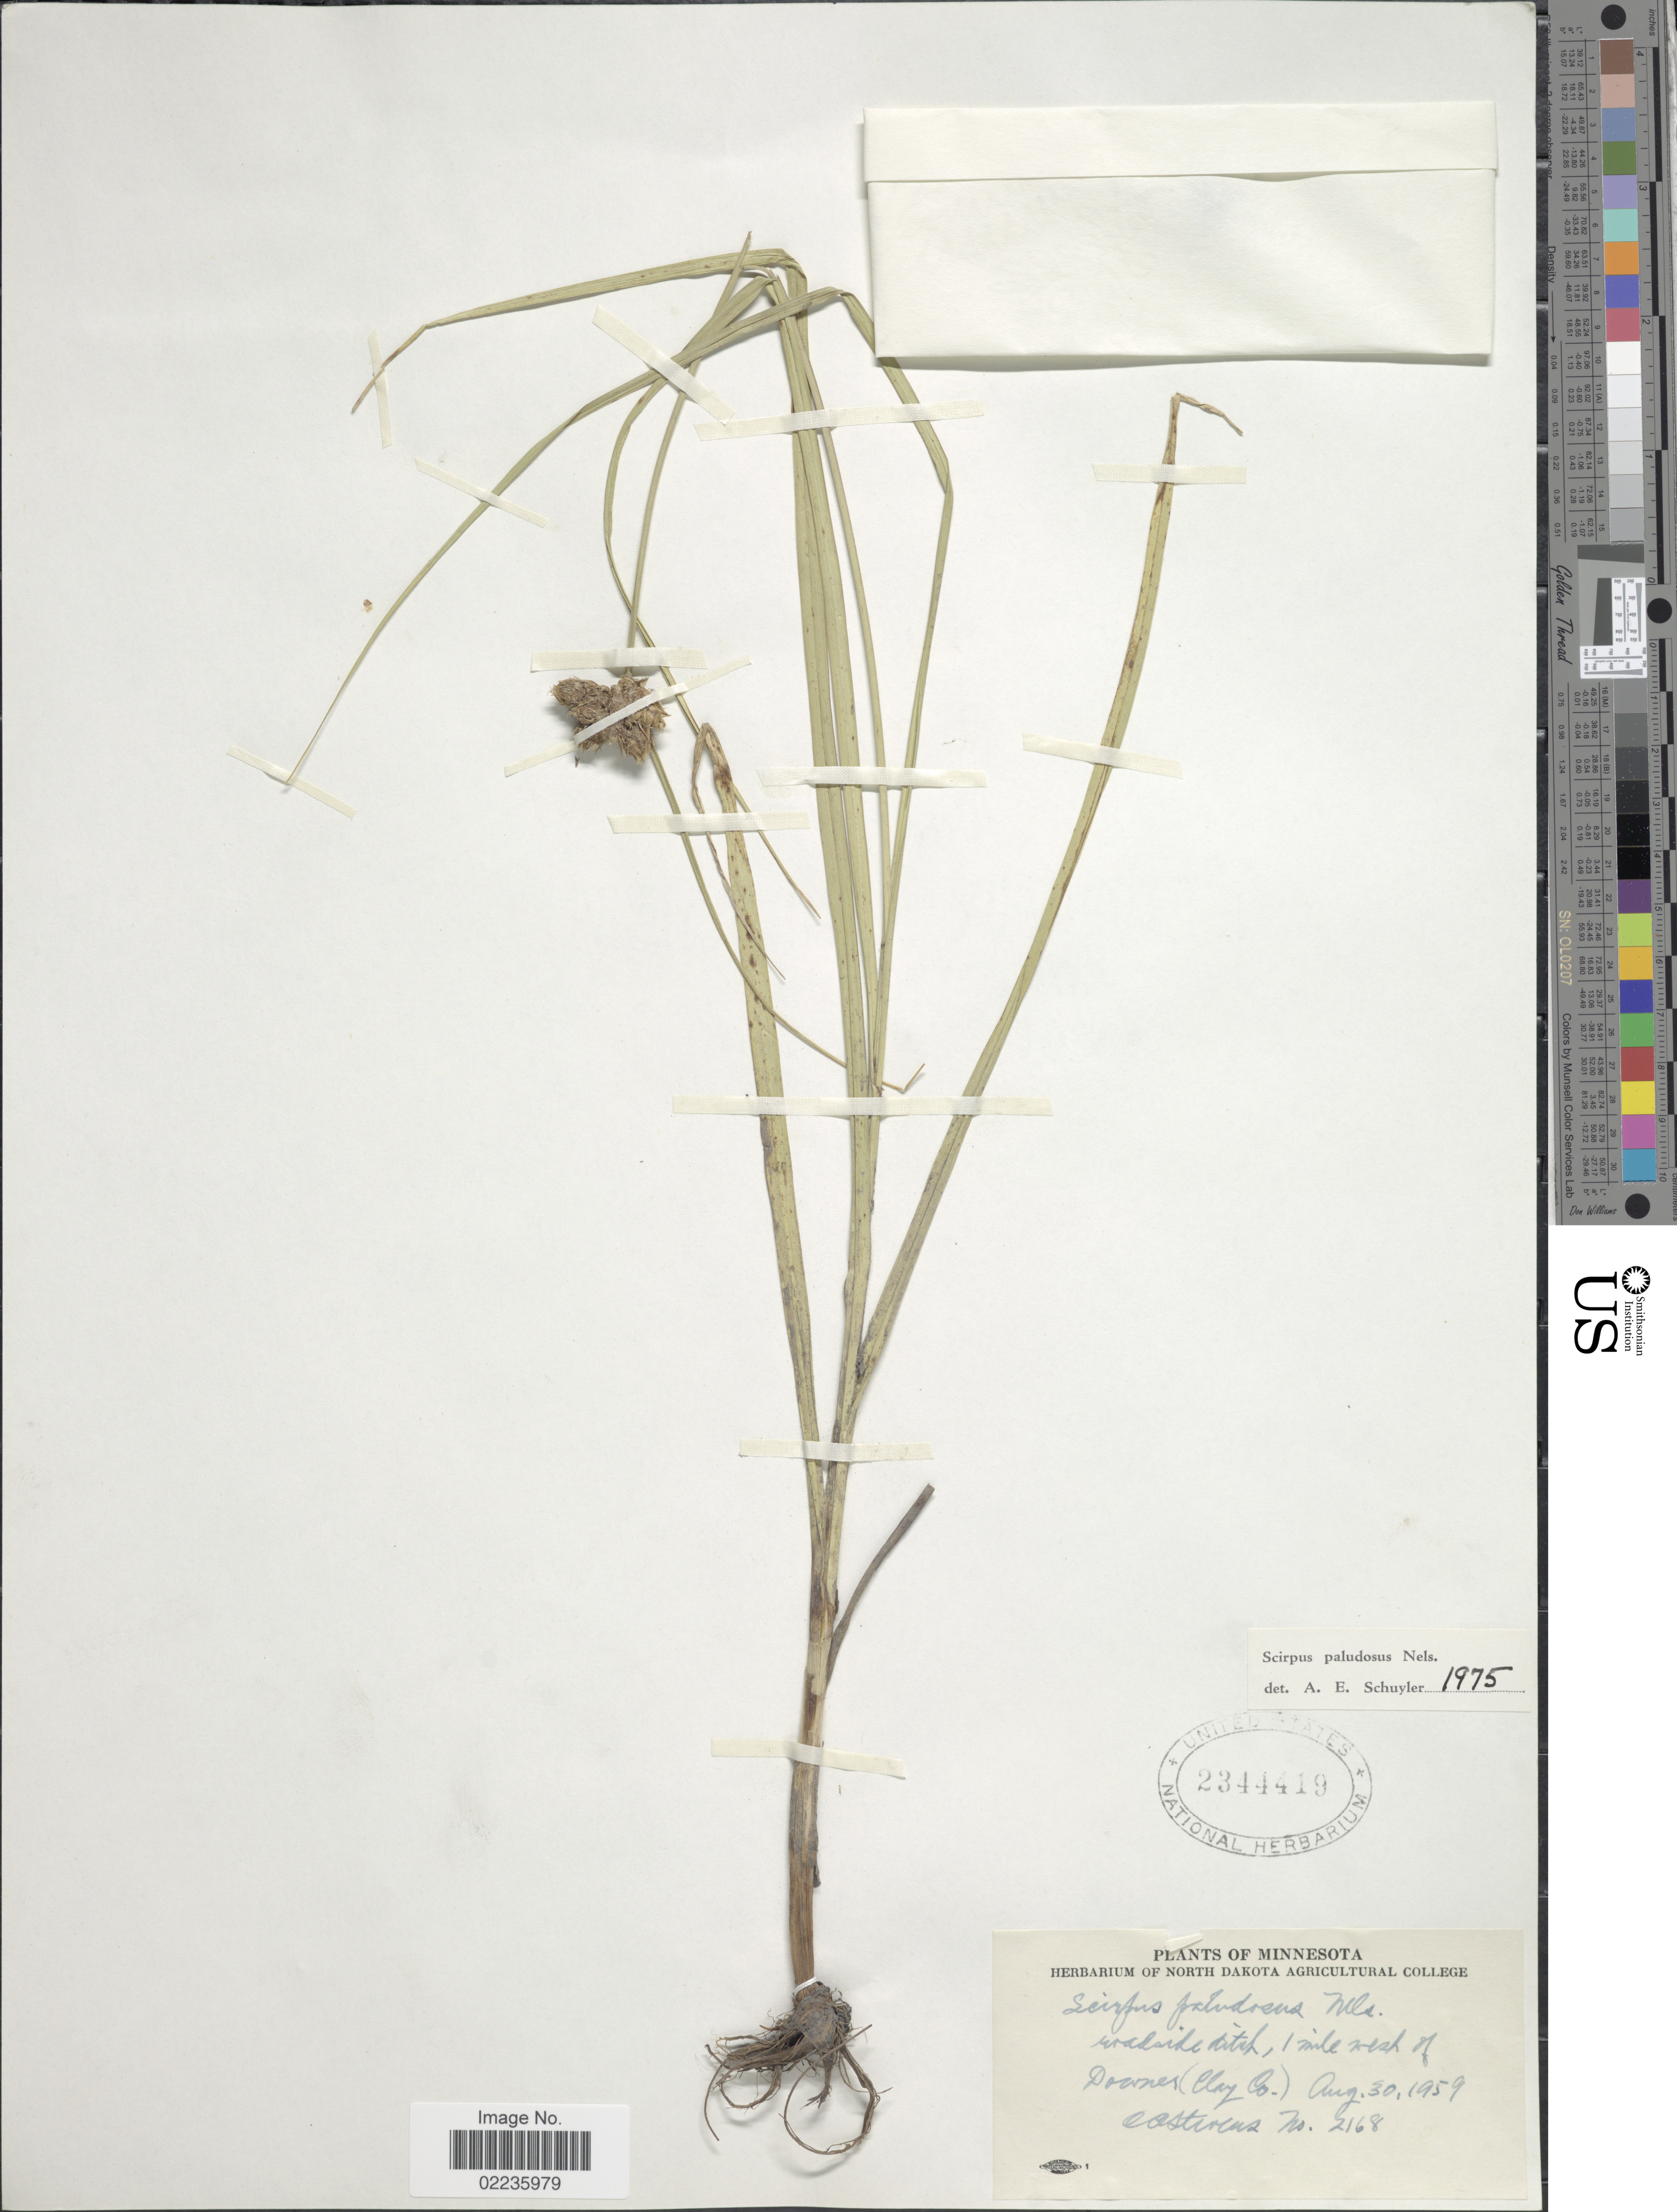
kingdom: Plantae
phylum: Tracheophyta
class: Liliopsida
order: Poales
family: Cyperaceae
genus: Bolboschoenus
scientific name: Bolboschoenus maritimus subsp. paludosus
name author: (A. Nelson) T. Koyama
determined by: Strong, M. T., (US), Smithsonian Institution - National Museum of Natural History (UNITED STATES)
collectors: O. A. Stevens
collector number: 2168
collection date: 1959-08-30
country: United States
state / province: Minnesota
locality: Downer (Clay Co.)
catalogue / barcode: US 2344419